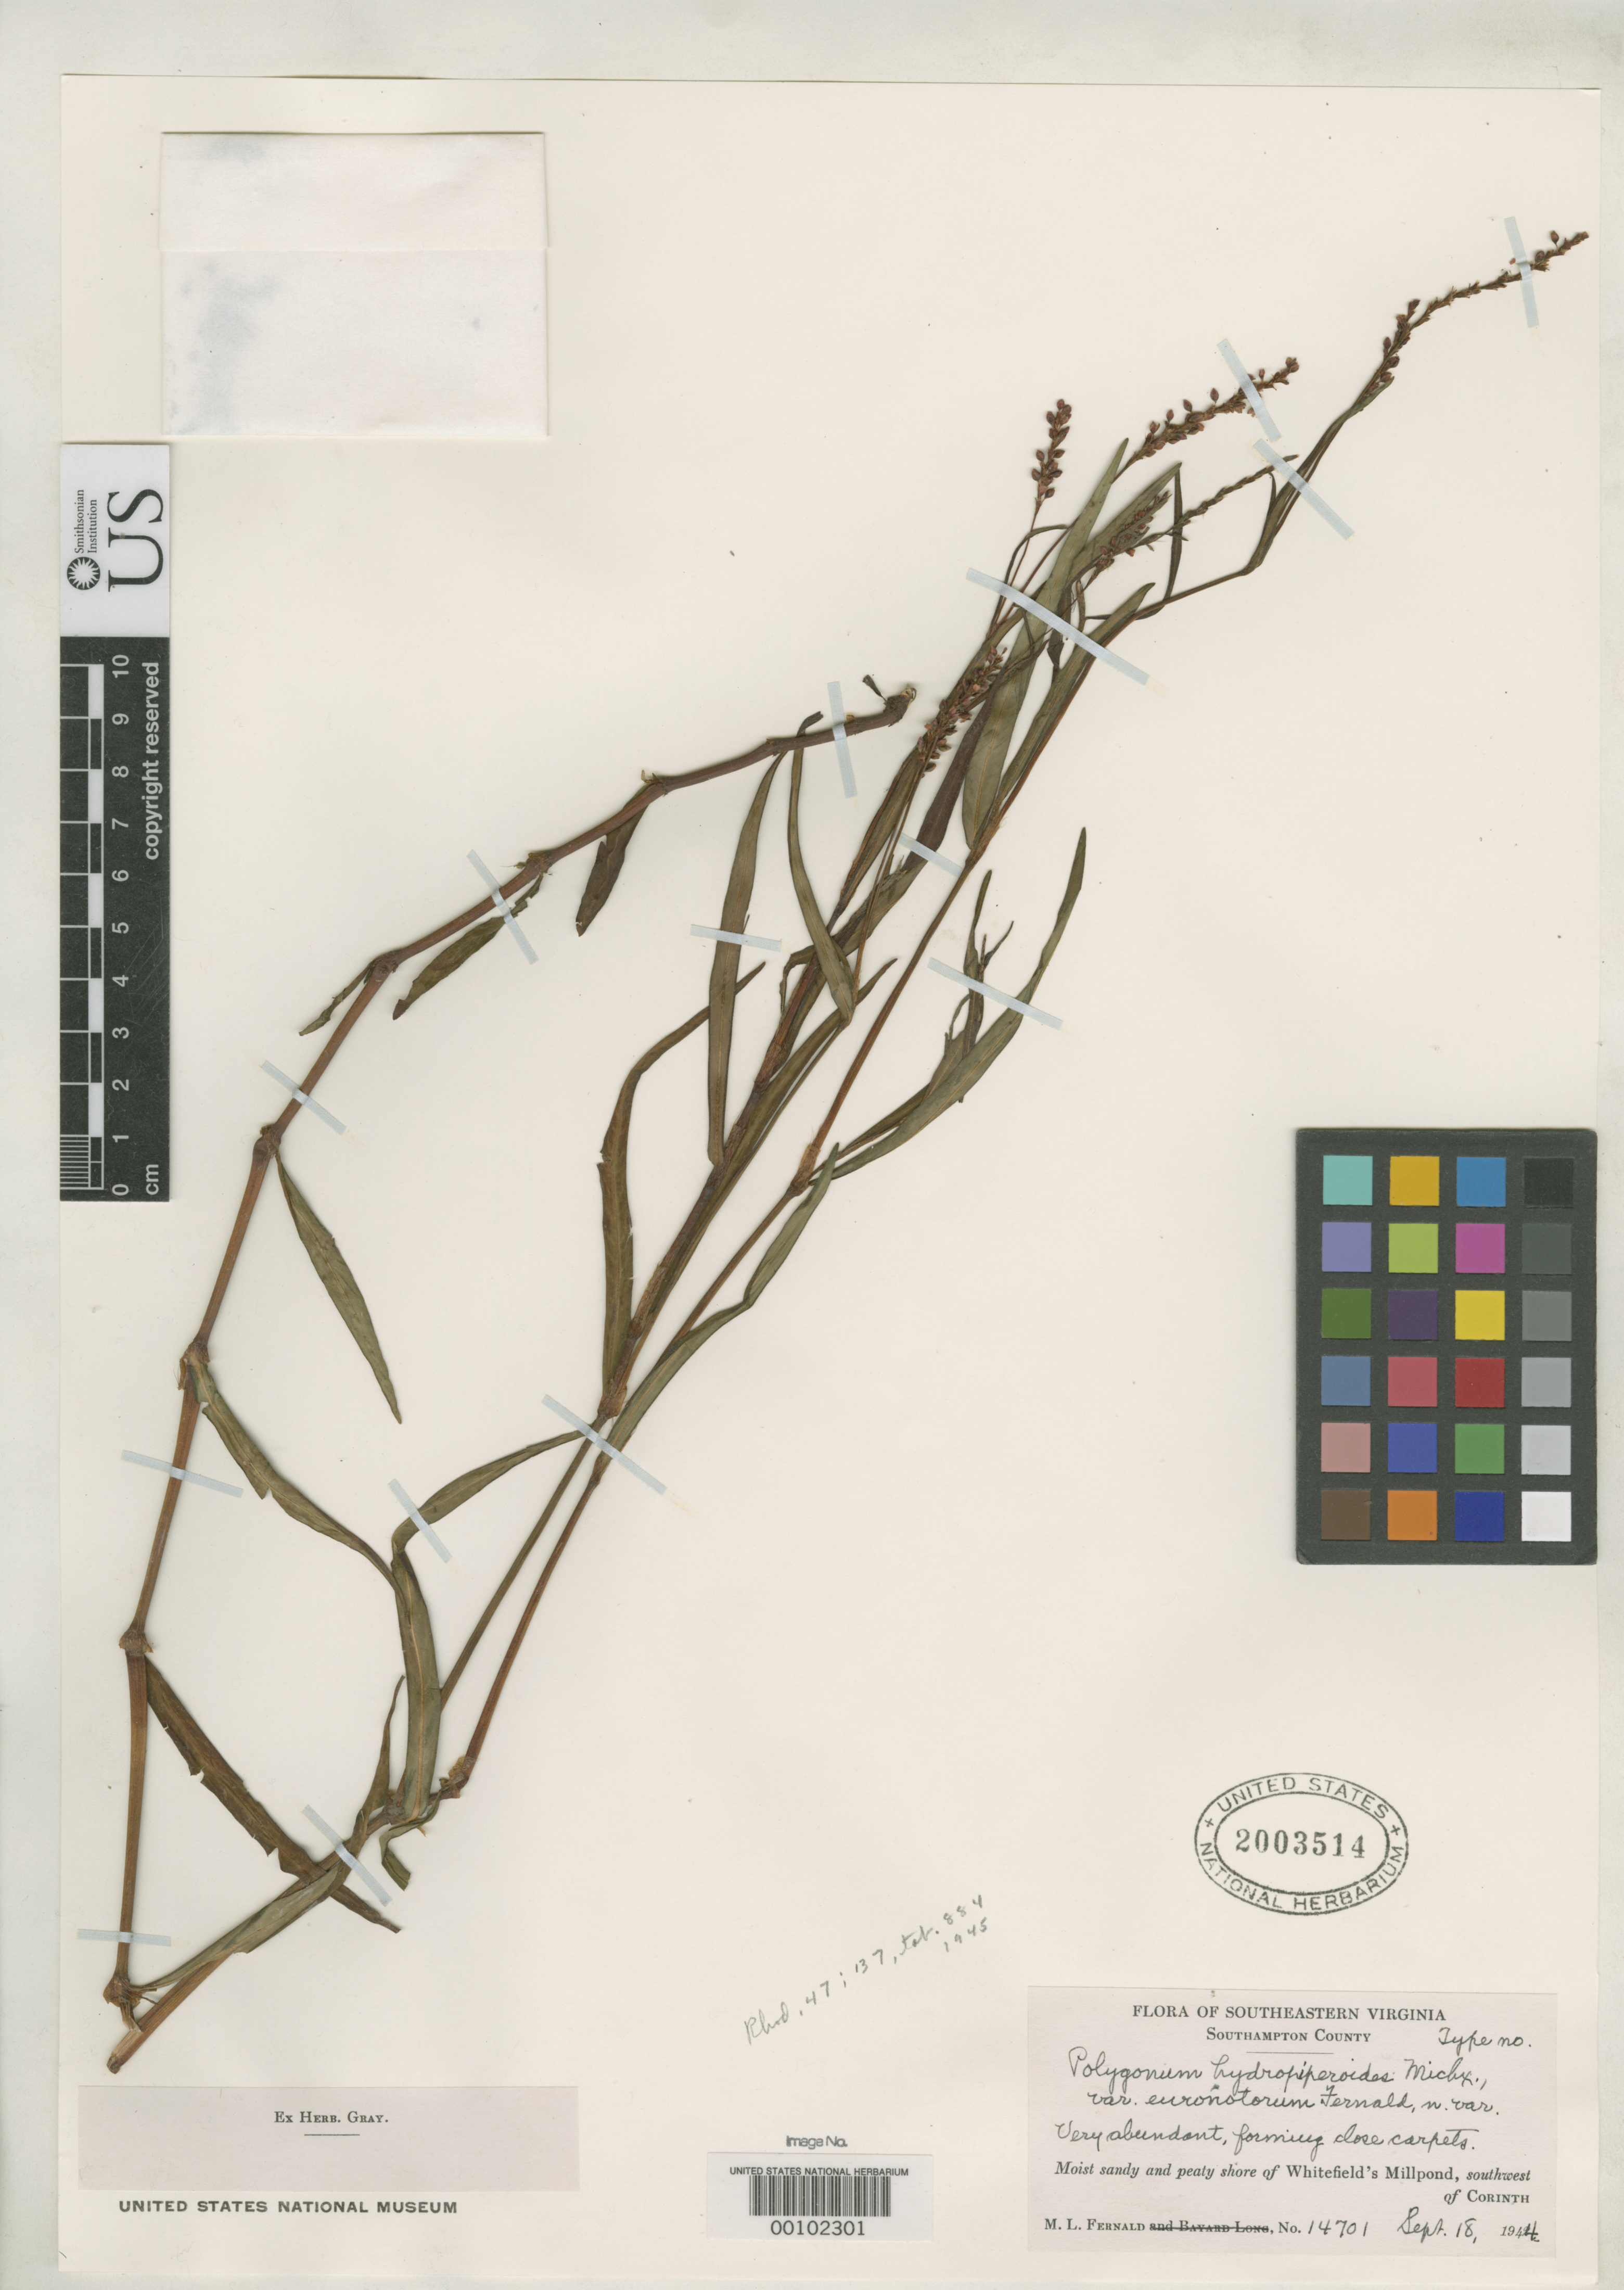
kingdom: Plantae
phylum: Tracheophyta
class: Magnoliopsida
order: Caryophyllales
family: Polygonaceae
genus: Polygonum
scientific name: Polygonum hydropiperoides var. euronotorum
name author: Fernald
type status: Isotype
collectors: M. L. Fernald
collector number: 14701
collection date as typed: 18 Sep 1944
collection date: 1944-09-18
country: United States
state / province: Virginia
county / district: Southampton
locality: Shore of Whitefield's millpond, NE of Corinth.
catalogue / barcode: US 2003514